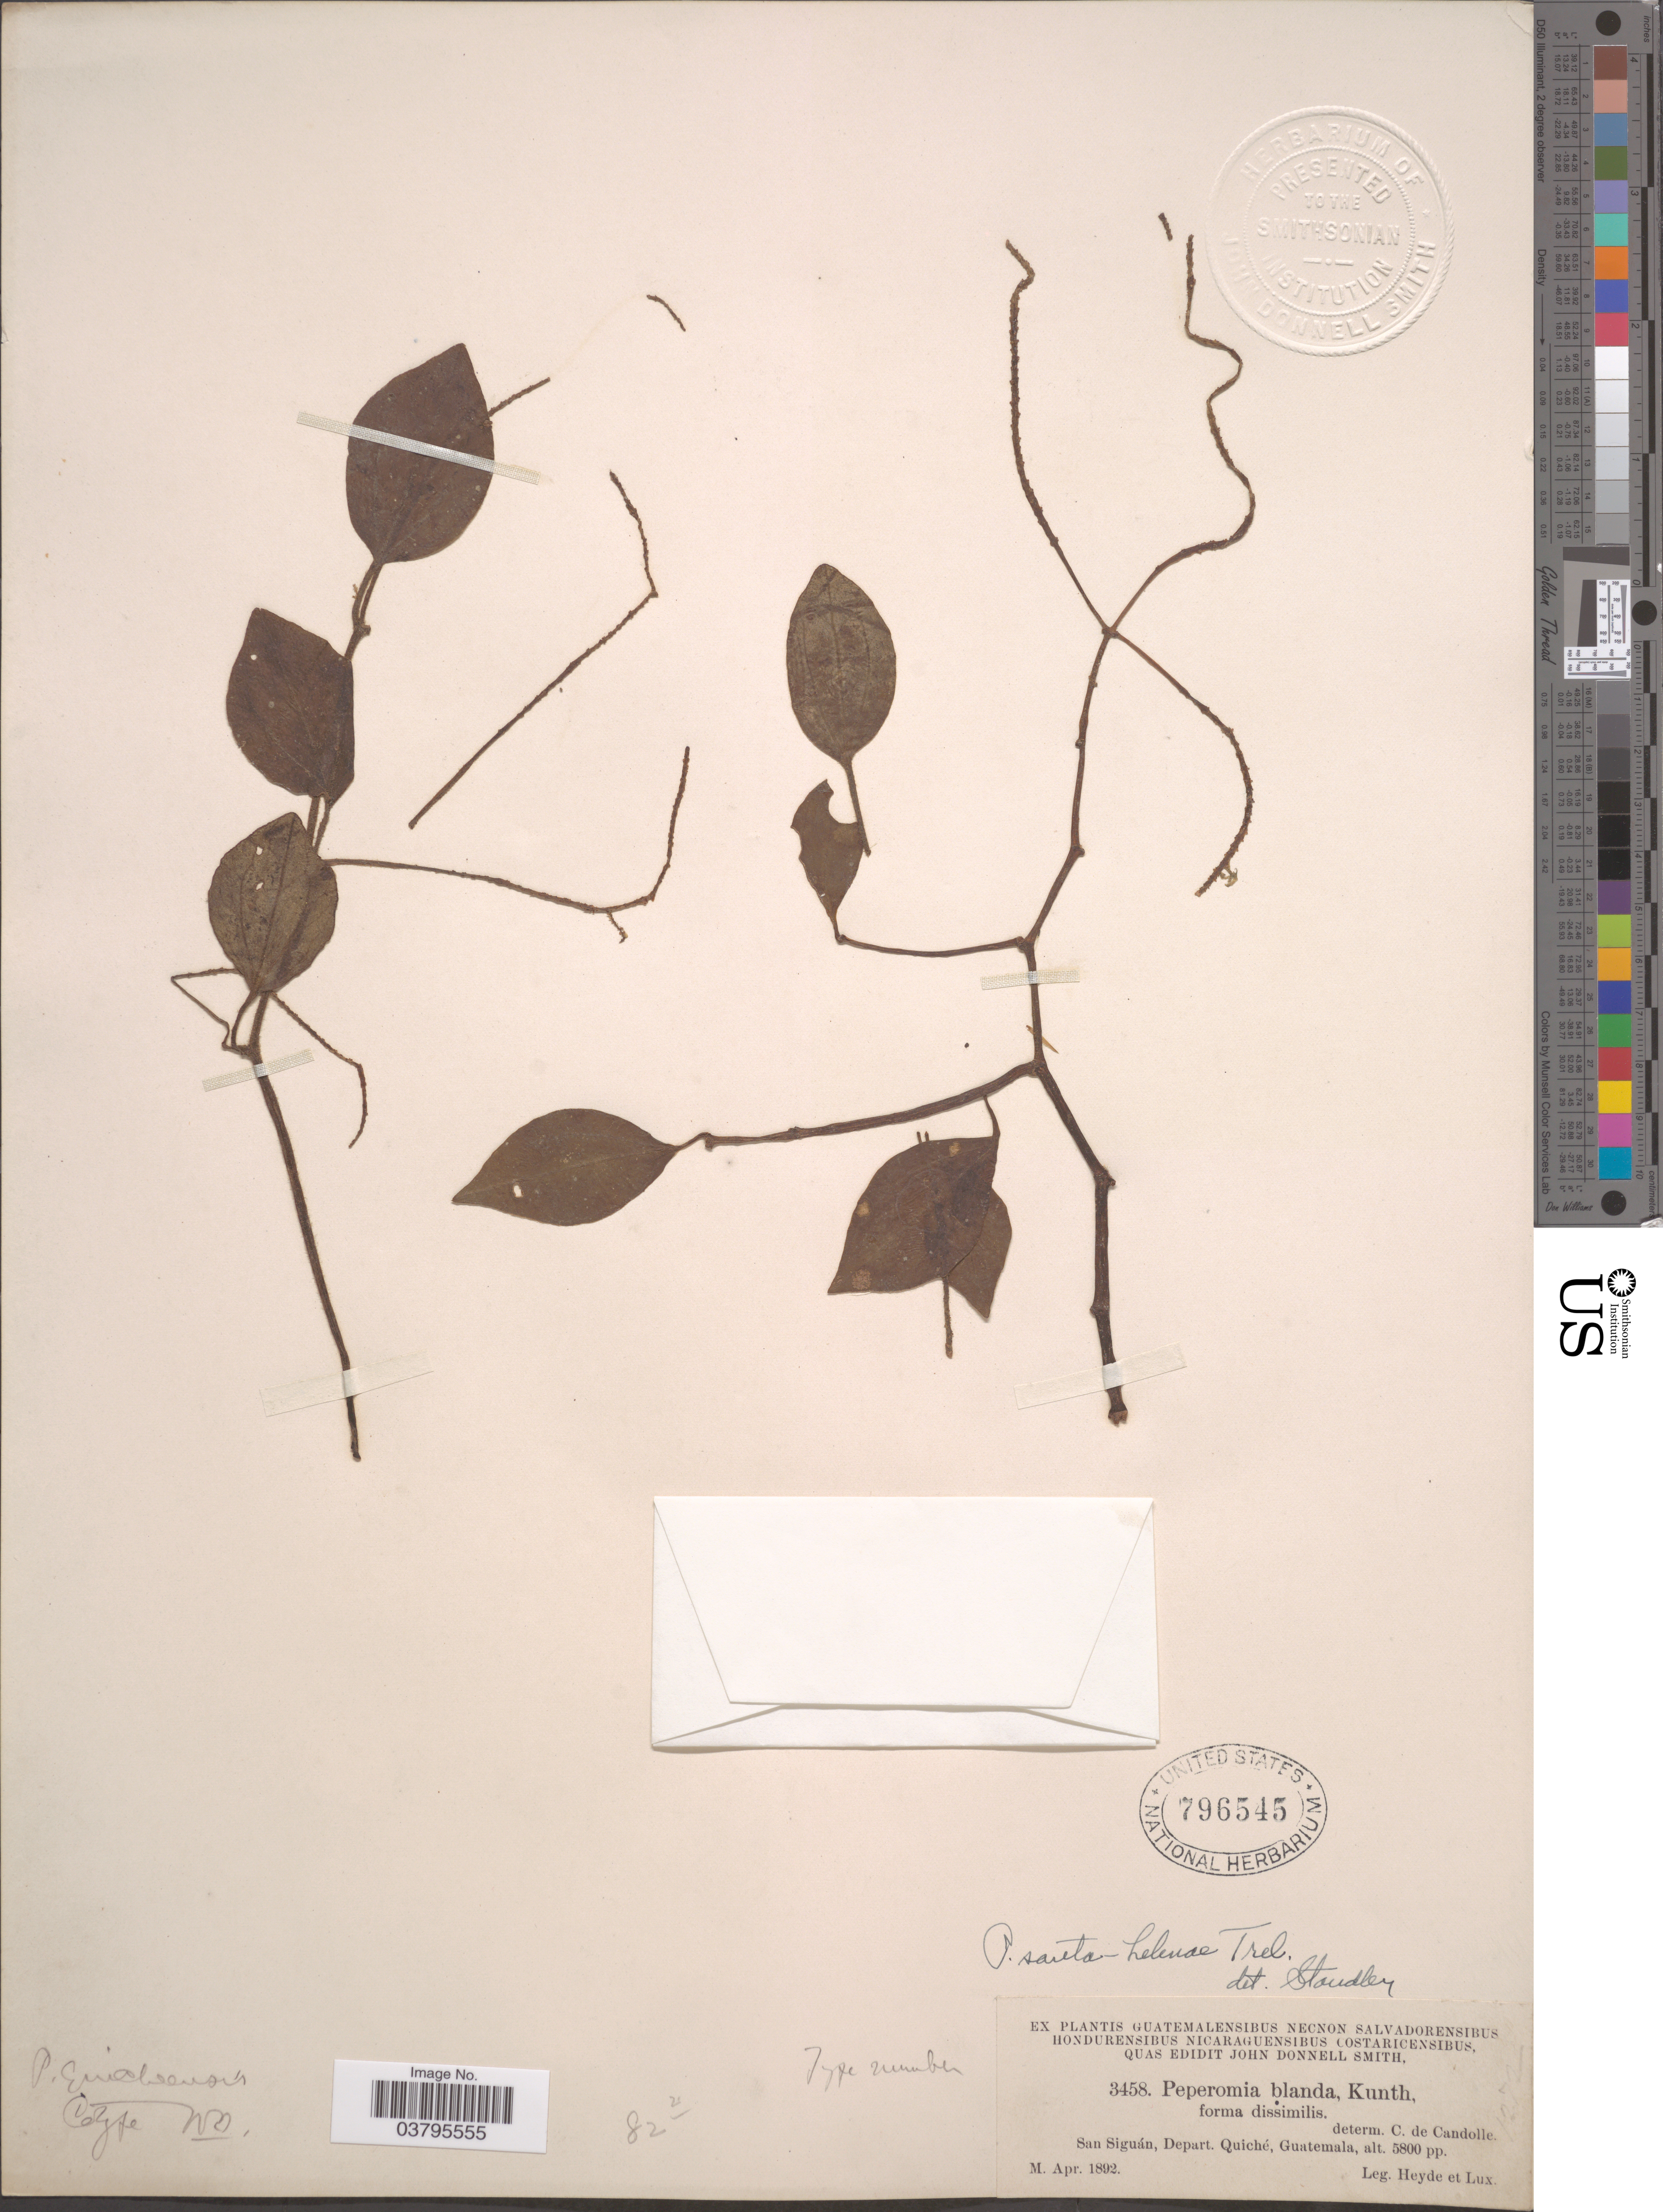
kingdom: Plantae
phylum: Tracheophyta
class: Magnoliopsida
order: Piperales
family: Piperaceae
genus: Peperomia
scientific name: Peperomia santa-helenae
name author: Trel. in Standl.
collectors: Heyde & Lux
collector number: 3458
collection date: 1892-04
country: Guatemala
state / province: El Quiche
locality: San Siguán, Depart. Quiché.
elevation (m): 1768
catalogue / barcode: US 796545